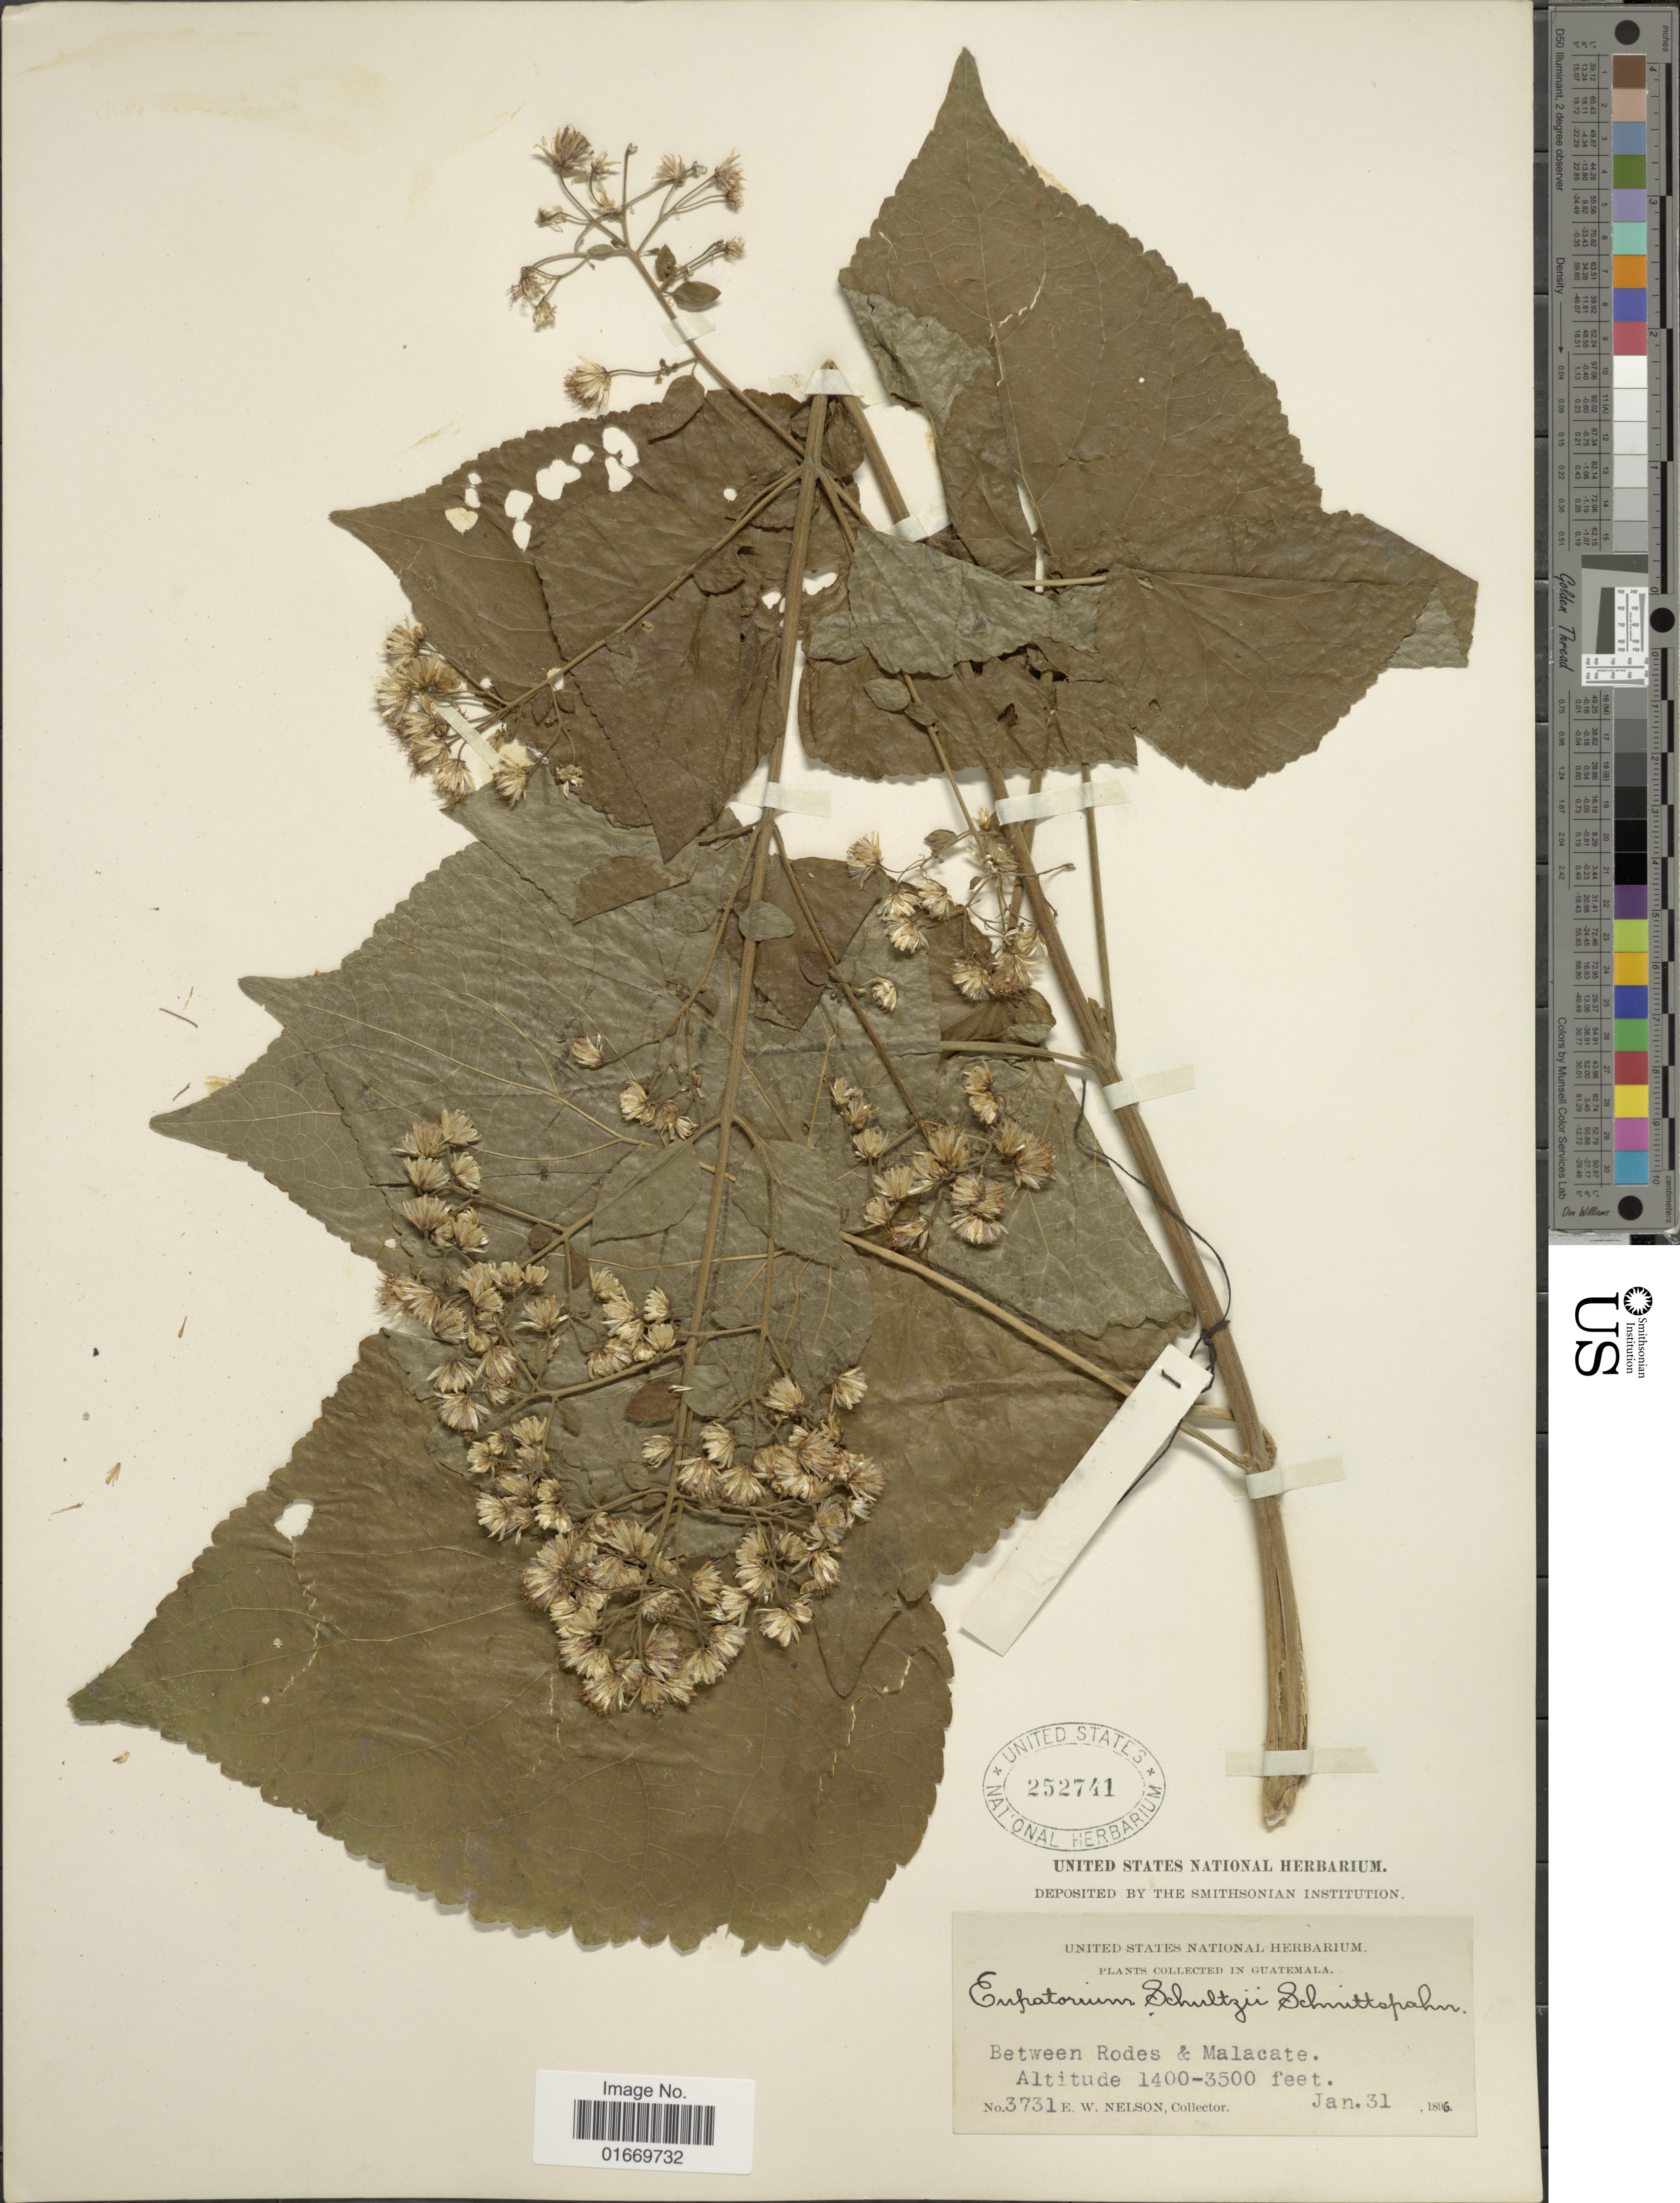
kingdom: Plantae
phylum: Tracheophyta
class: Magnoliopsida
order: Asterales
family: Asteraceae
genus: Peteravenia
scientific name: Peteravenia schultzii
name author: (Schnittsp.) R.M. King & H. Rob.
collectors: E. W. Nelson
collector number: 3731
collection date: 1896-01-31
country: Guatemala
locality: Guatemala. Between Rodes & Malacate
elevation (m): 427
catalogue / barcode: US 252741